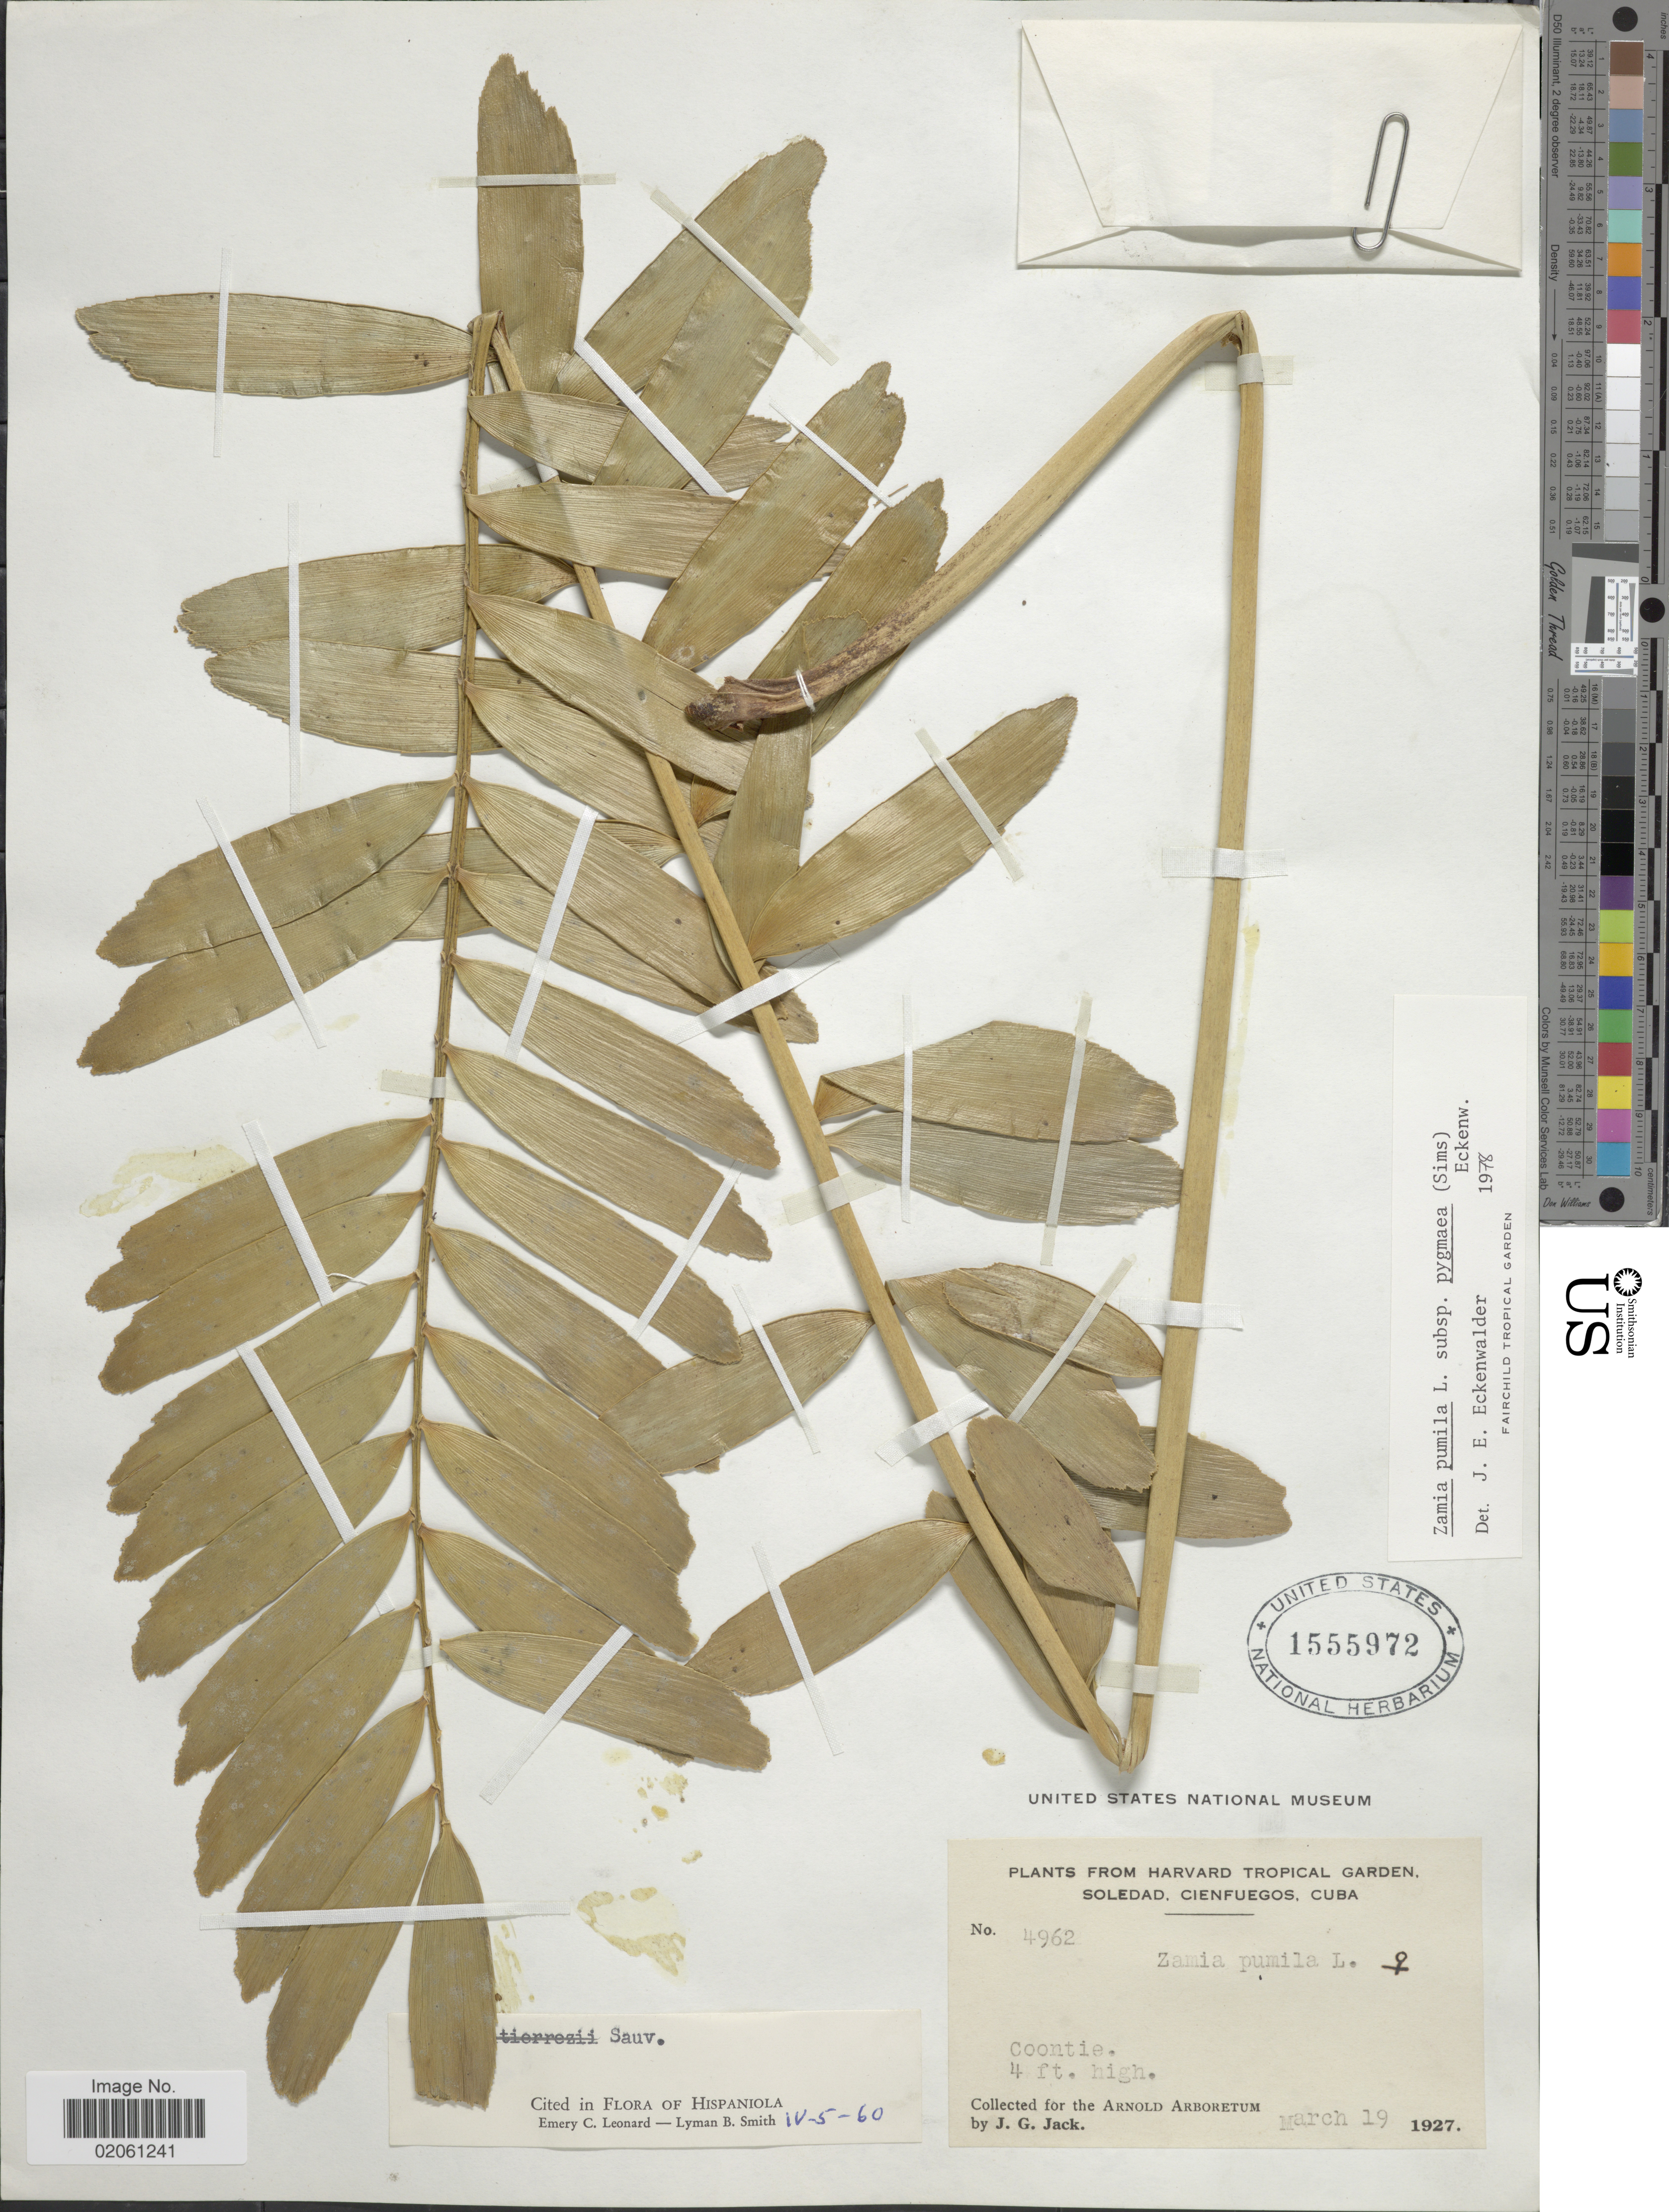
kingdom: Plantae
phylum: Tracheophyta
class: Cycadopsida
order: Cycadales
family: Zamiaceae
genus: Zamia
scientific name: Zamia pumila subsp. pygmaea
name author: (Sims) Eckenw.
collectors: J. G. Jack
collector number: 4962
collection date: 1927-03-19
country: Cuba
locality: Harvard Tropical Garden. Soledad, Cienfuegos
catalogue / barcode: US 1555972